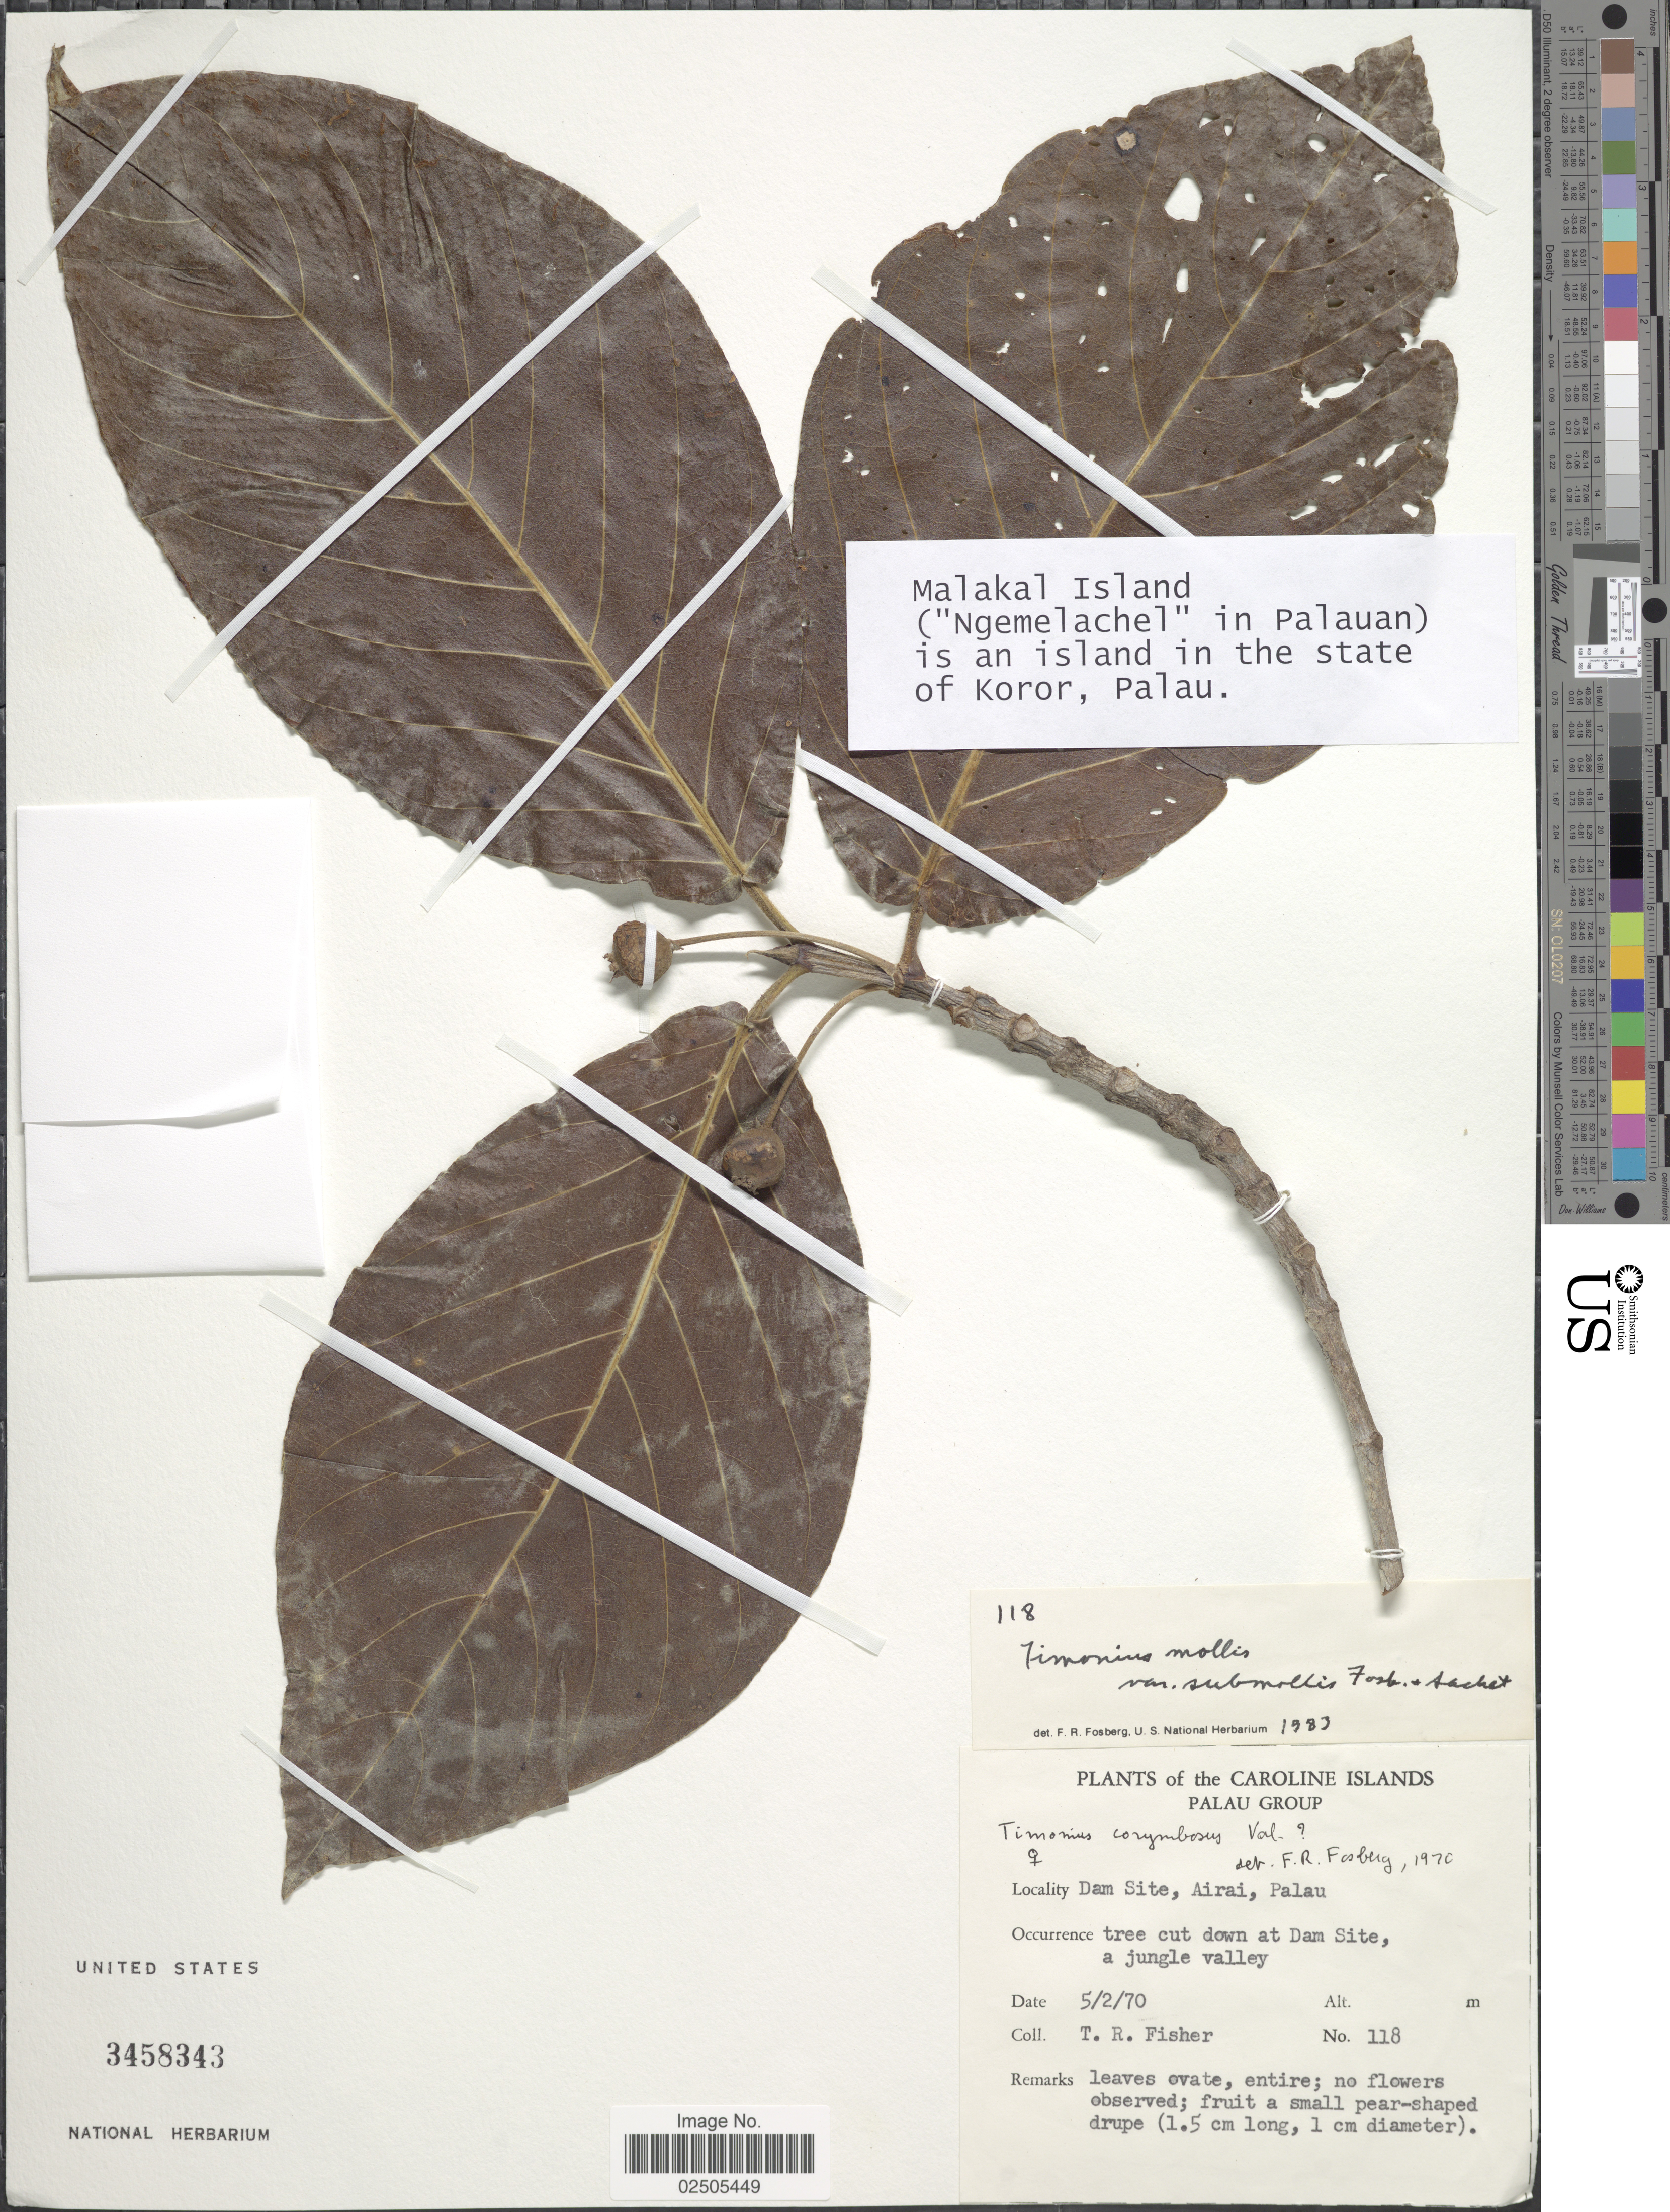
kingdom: Plantae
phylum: Tracheophyta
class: Magnoliopsida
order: Gentianales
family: Rubiaceae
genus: Timonius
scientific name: Timonius mollis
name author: Valeton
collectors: T. R. Fisher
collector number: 118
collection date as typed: Transcribed d/m/y: 5/2/70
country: Palau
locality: Caroline Islands, Palau Group, Dam Site, Airai, Palau, tree cut down at Dam Site, a jungle valley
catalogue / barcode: US 3458343